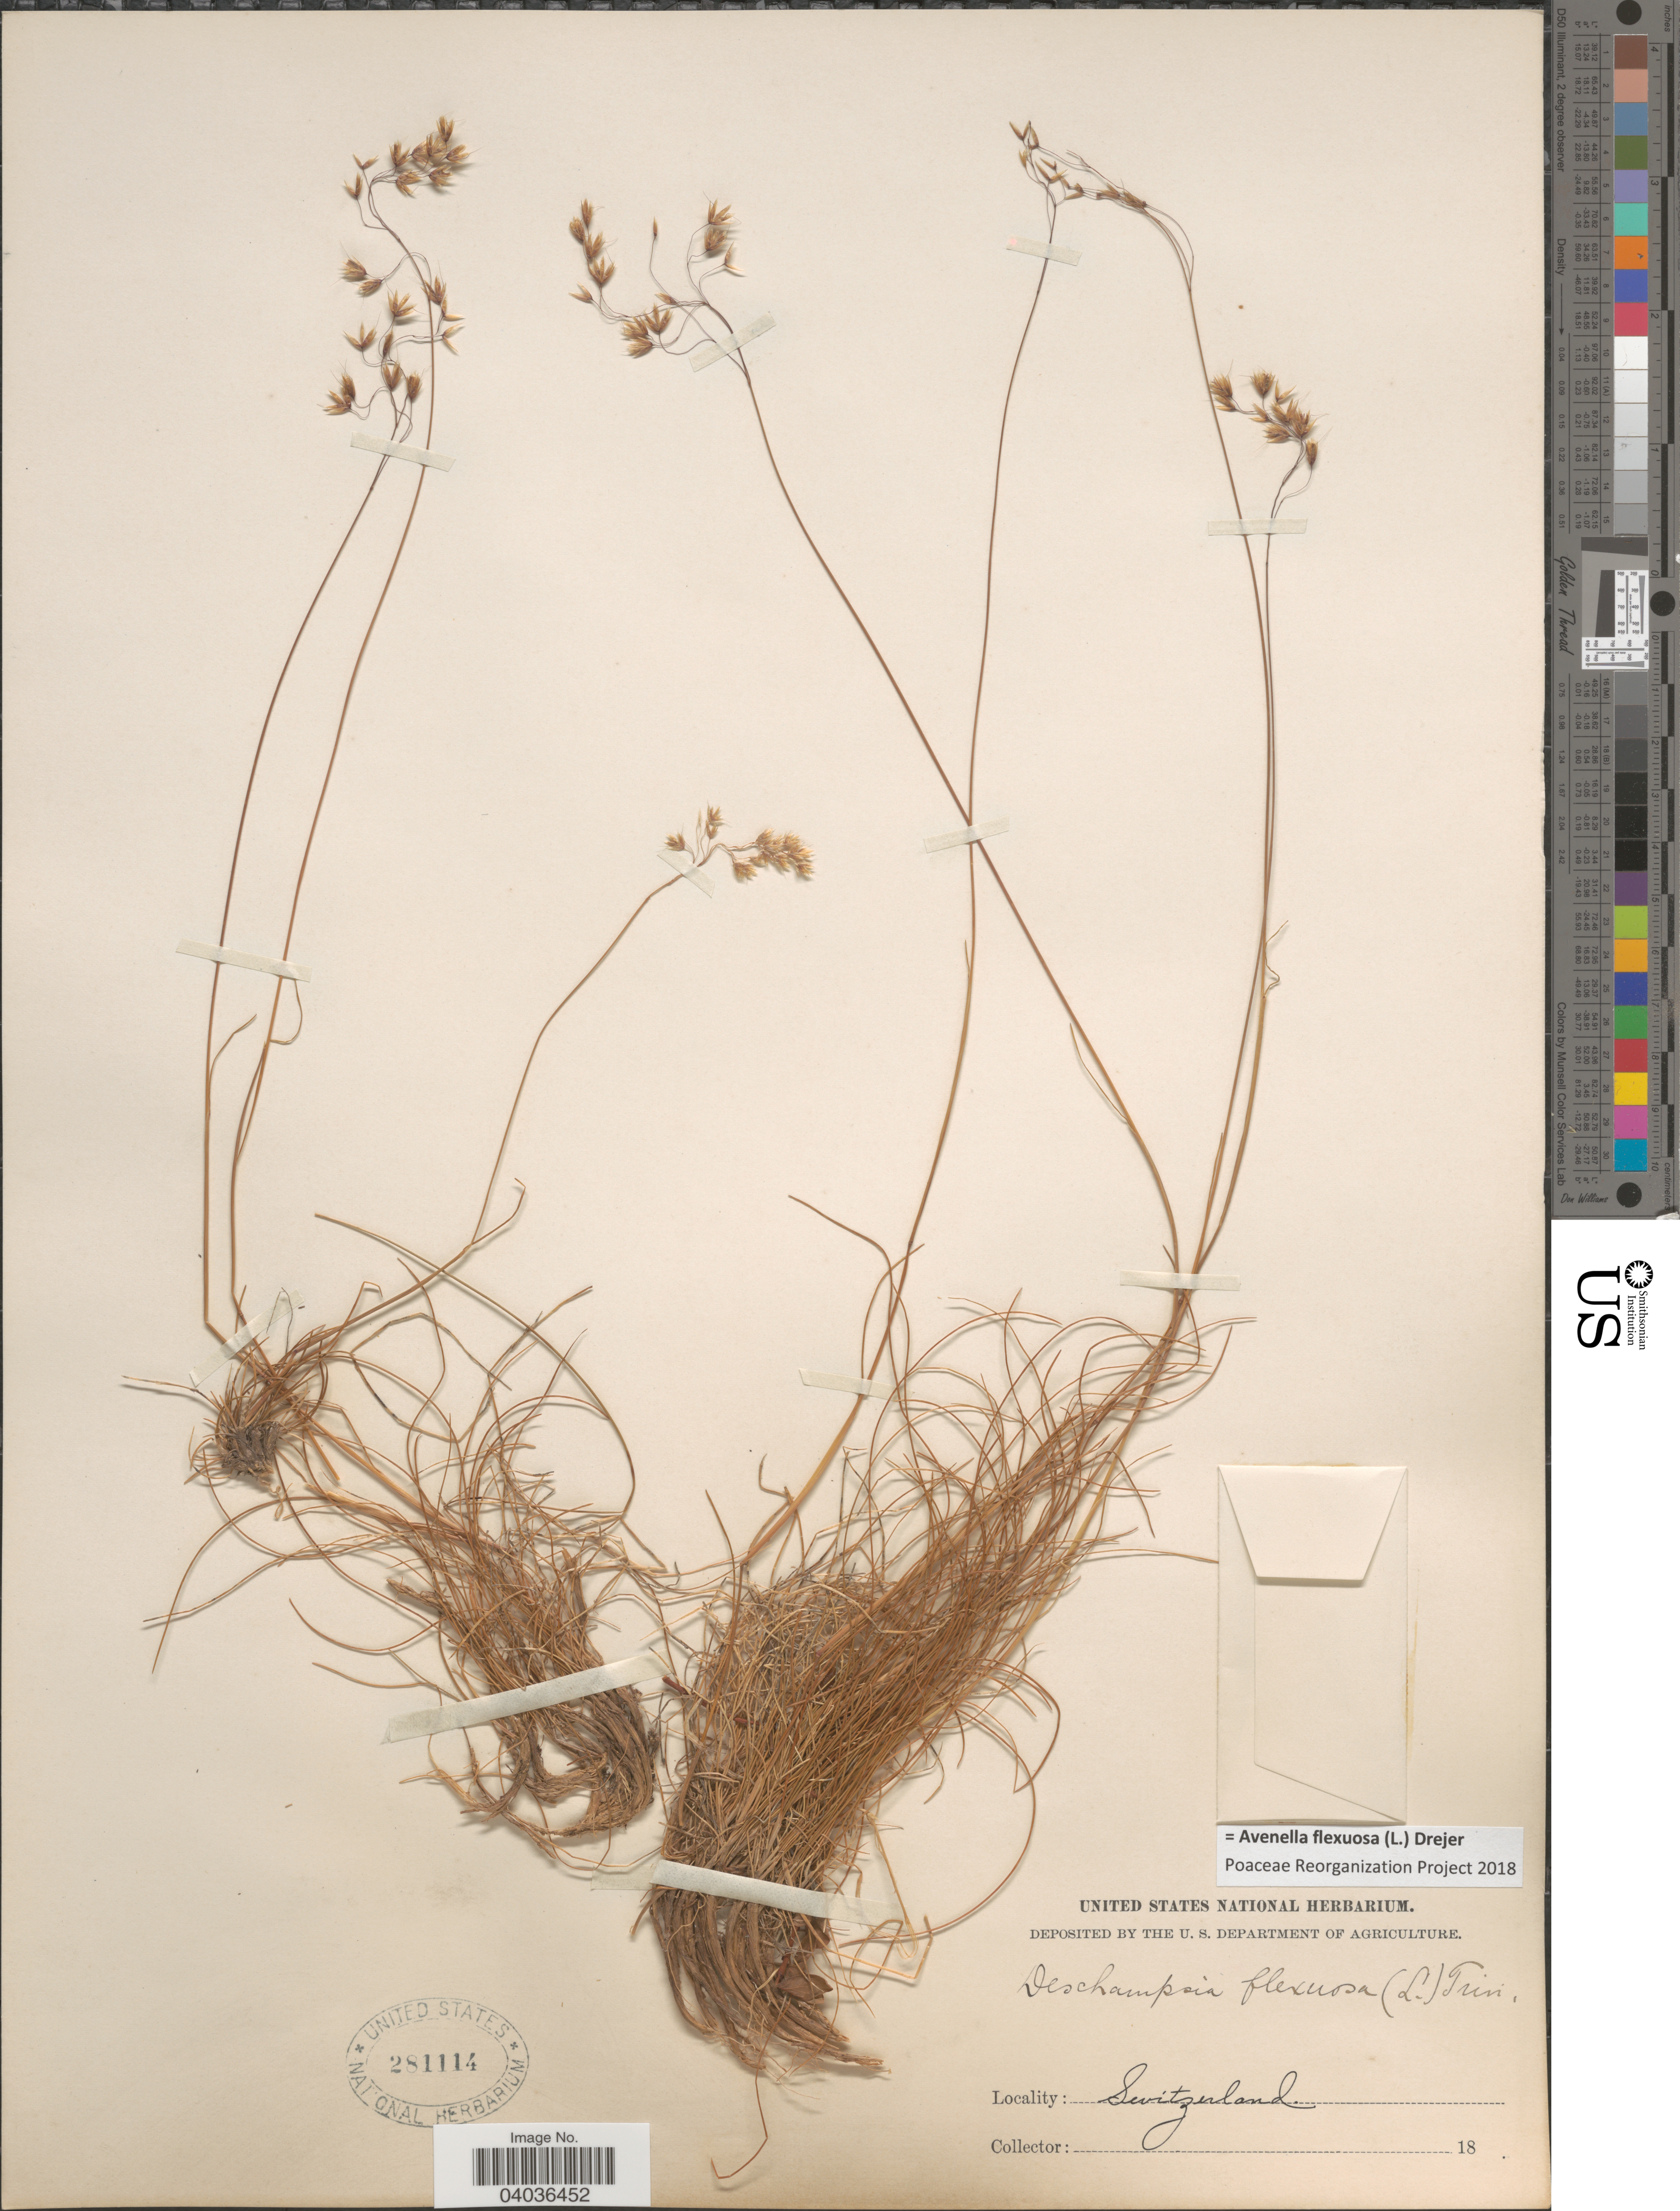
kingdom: Plantae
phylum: Tracheophyta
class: Liliopsida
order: Poales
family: Poaceae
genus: Avenella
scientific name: Avenella flexuosa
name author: (L.) Drejer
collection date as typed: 18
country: Switzerland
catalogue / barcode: US 281114